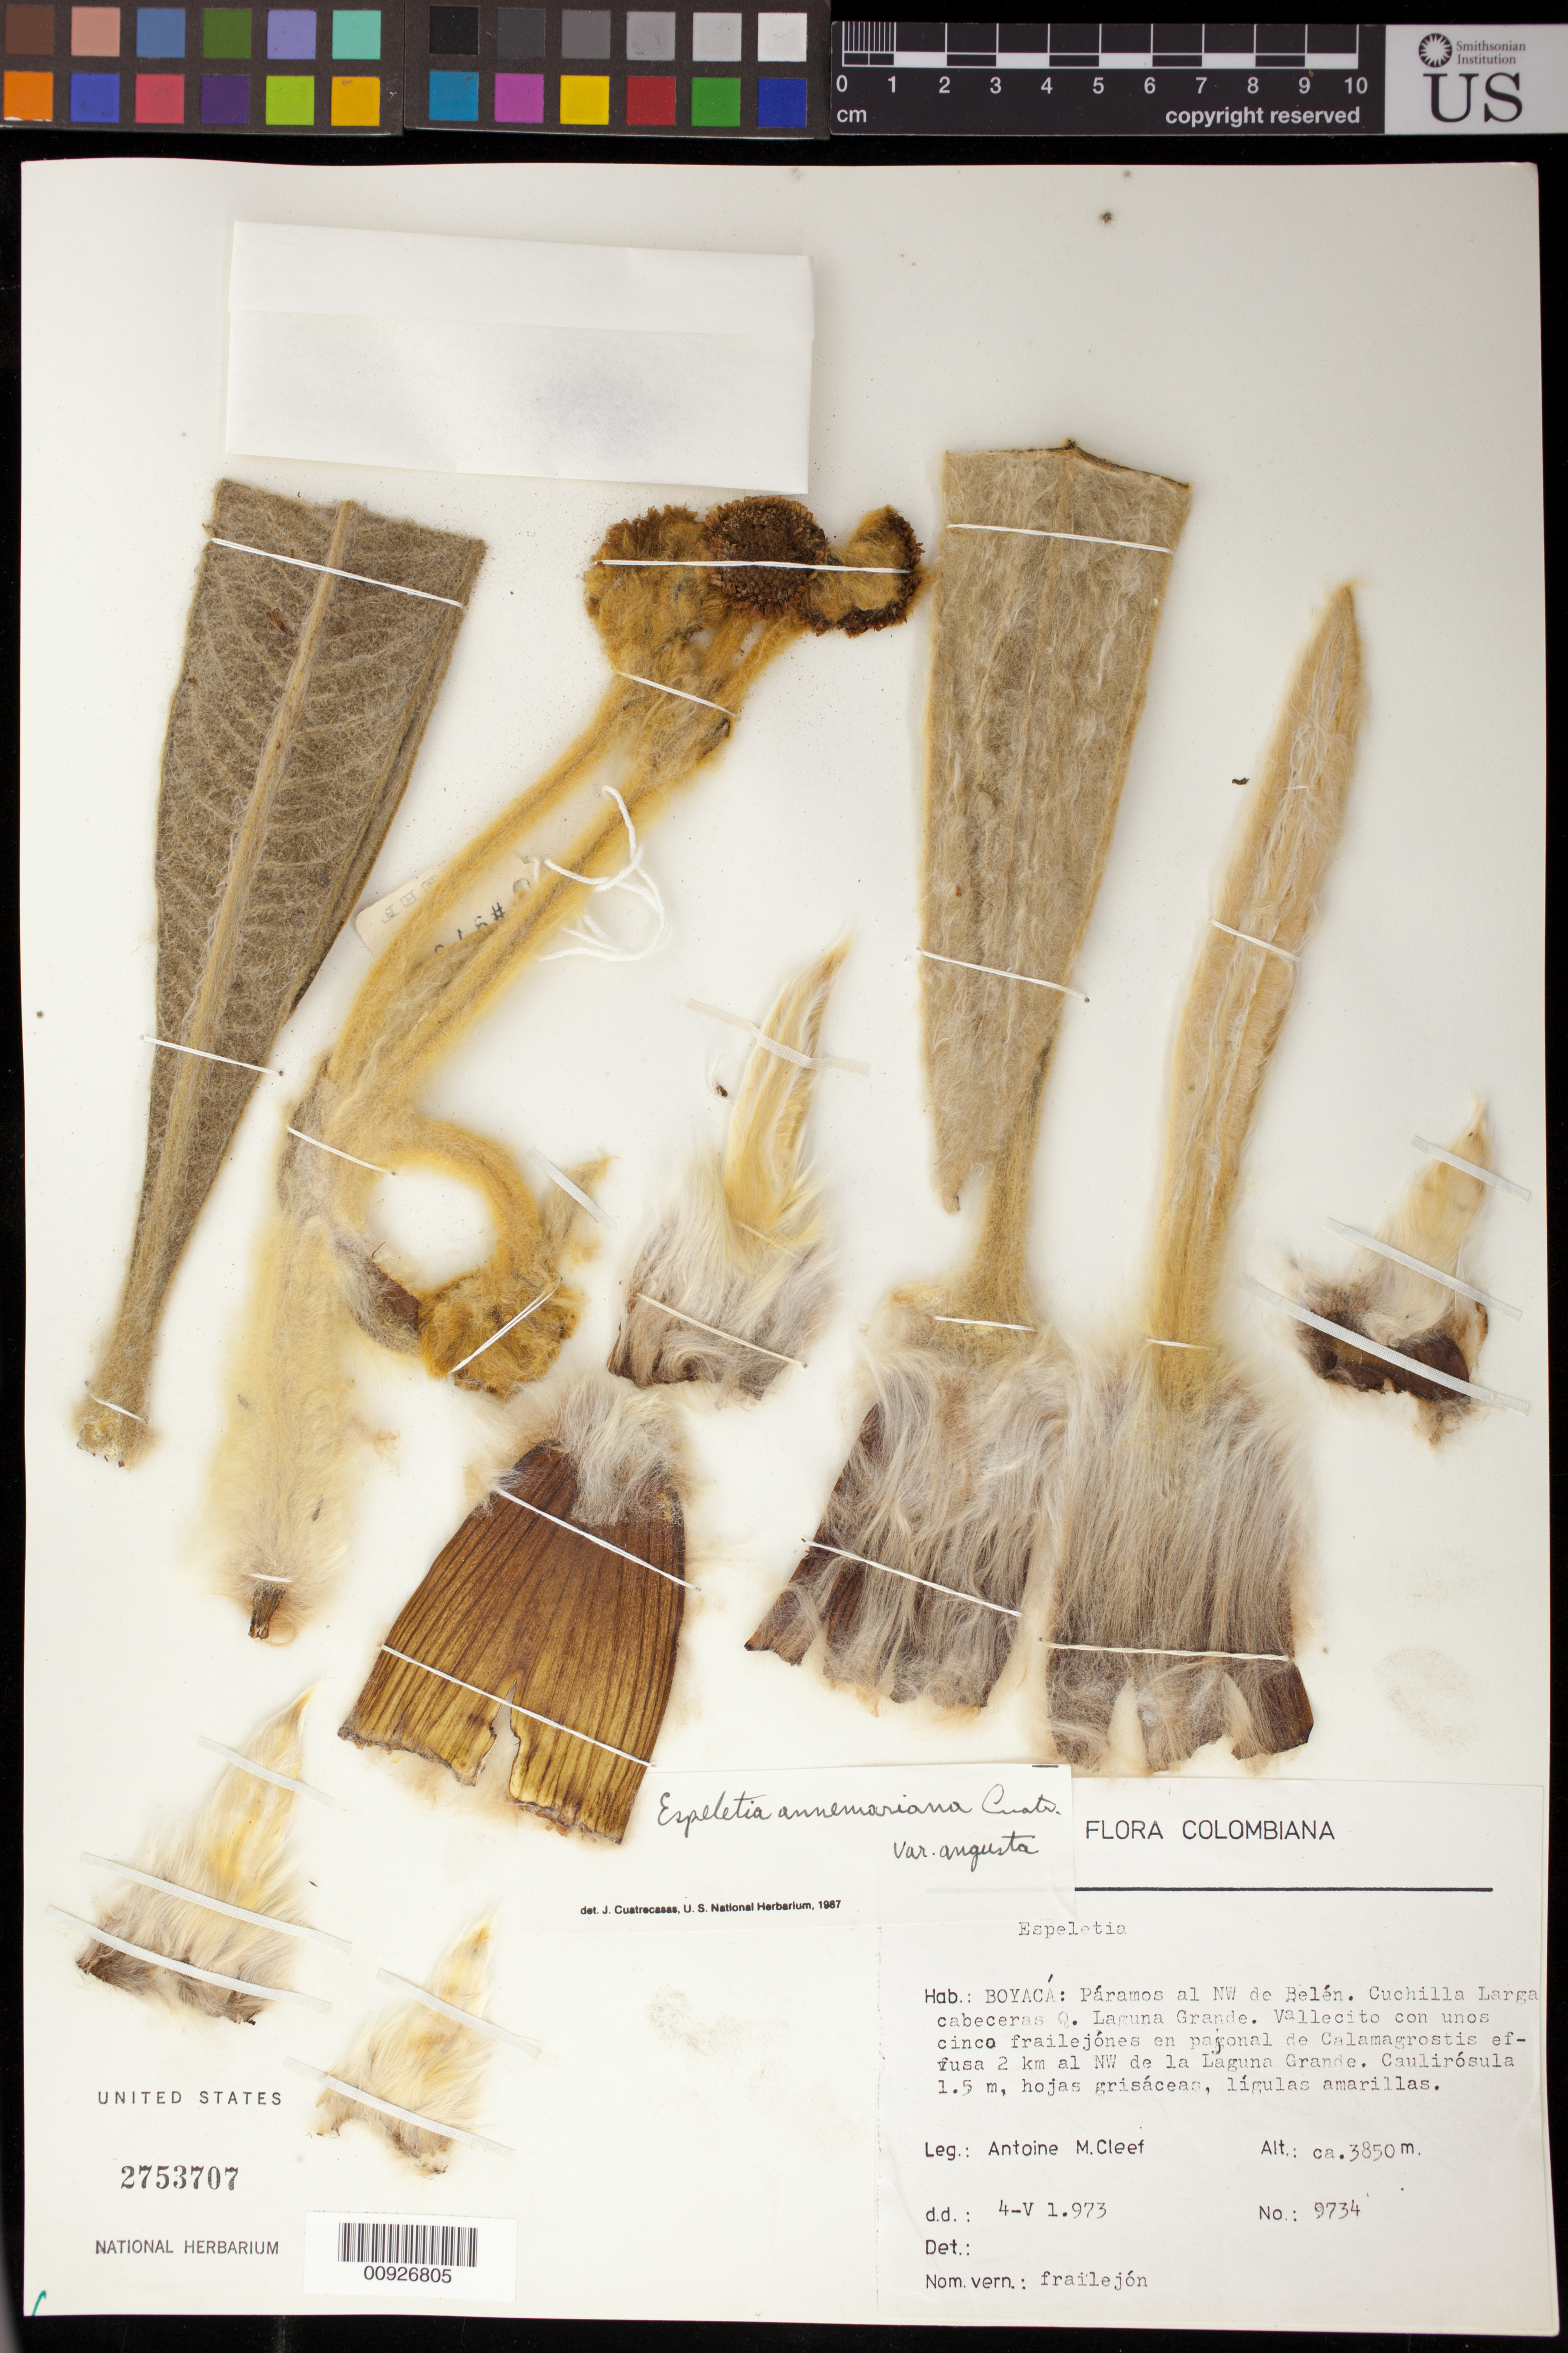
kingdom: Plantae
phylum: Tracheophyta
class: Magnoliopsida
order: Asterales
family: Asteraceae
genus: Espeletia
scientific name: Espeletia annemariana var. angusta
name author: Cuatrec.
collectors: A. M. Cleef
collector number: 9734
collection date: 1973-05-04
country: Colombia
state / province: Boyacá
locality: Páramos al NW de Belén. Cuchilla Larga, cabeceras Q, Laguna Grande.Vallecito con unos cinco frailejones en pajonal de Calamagostris effusa 2 km al NW de la Laguna Grande.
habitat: Vallecito con unos cinco frailejones en pajonal de Calamagostris effusa 2 km al NW de la Laguna Grande.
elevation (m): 3850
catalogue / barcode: US 2753707